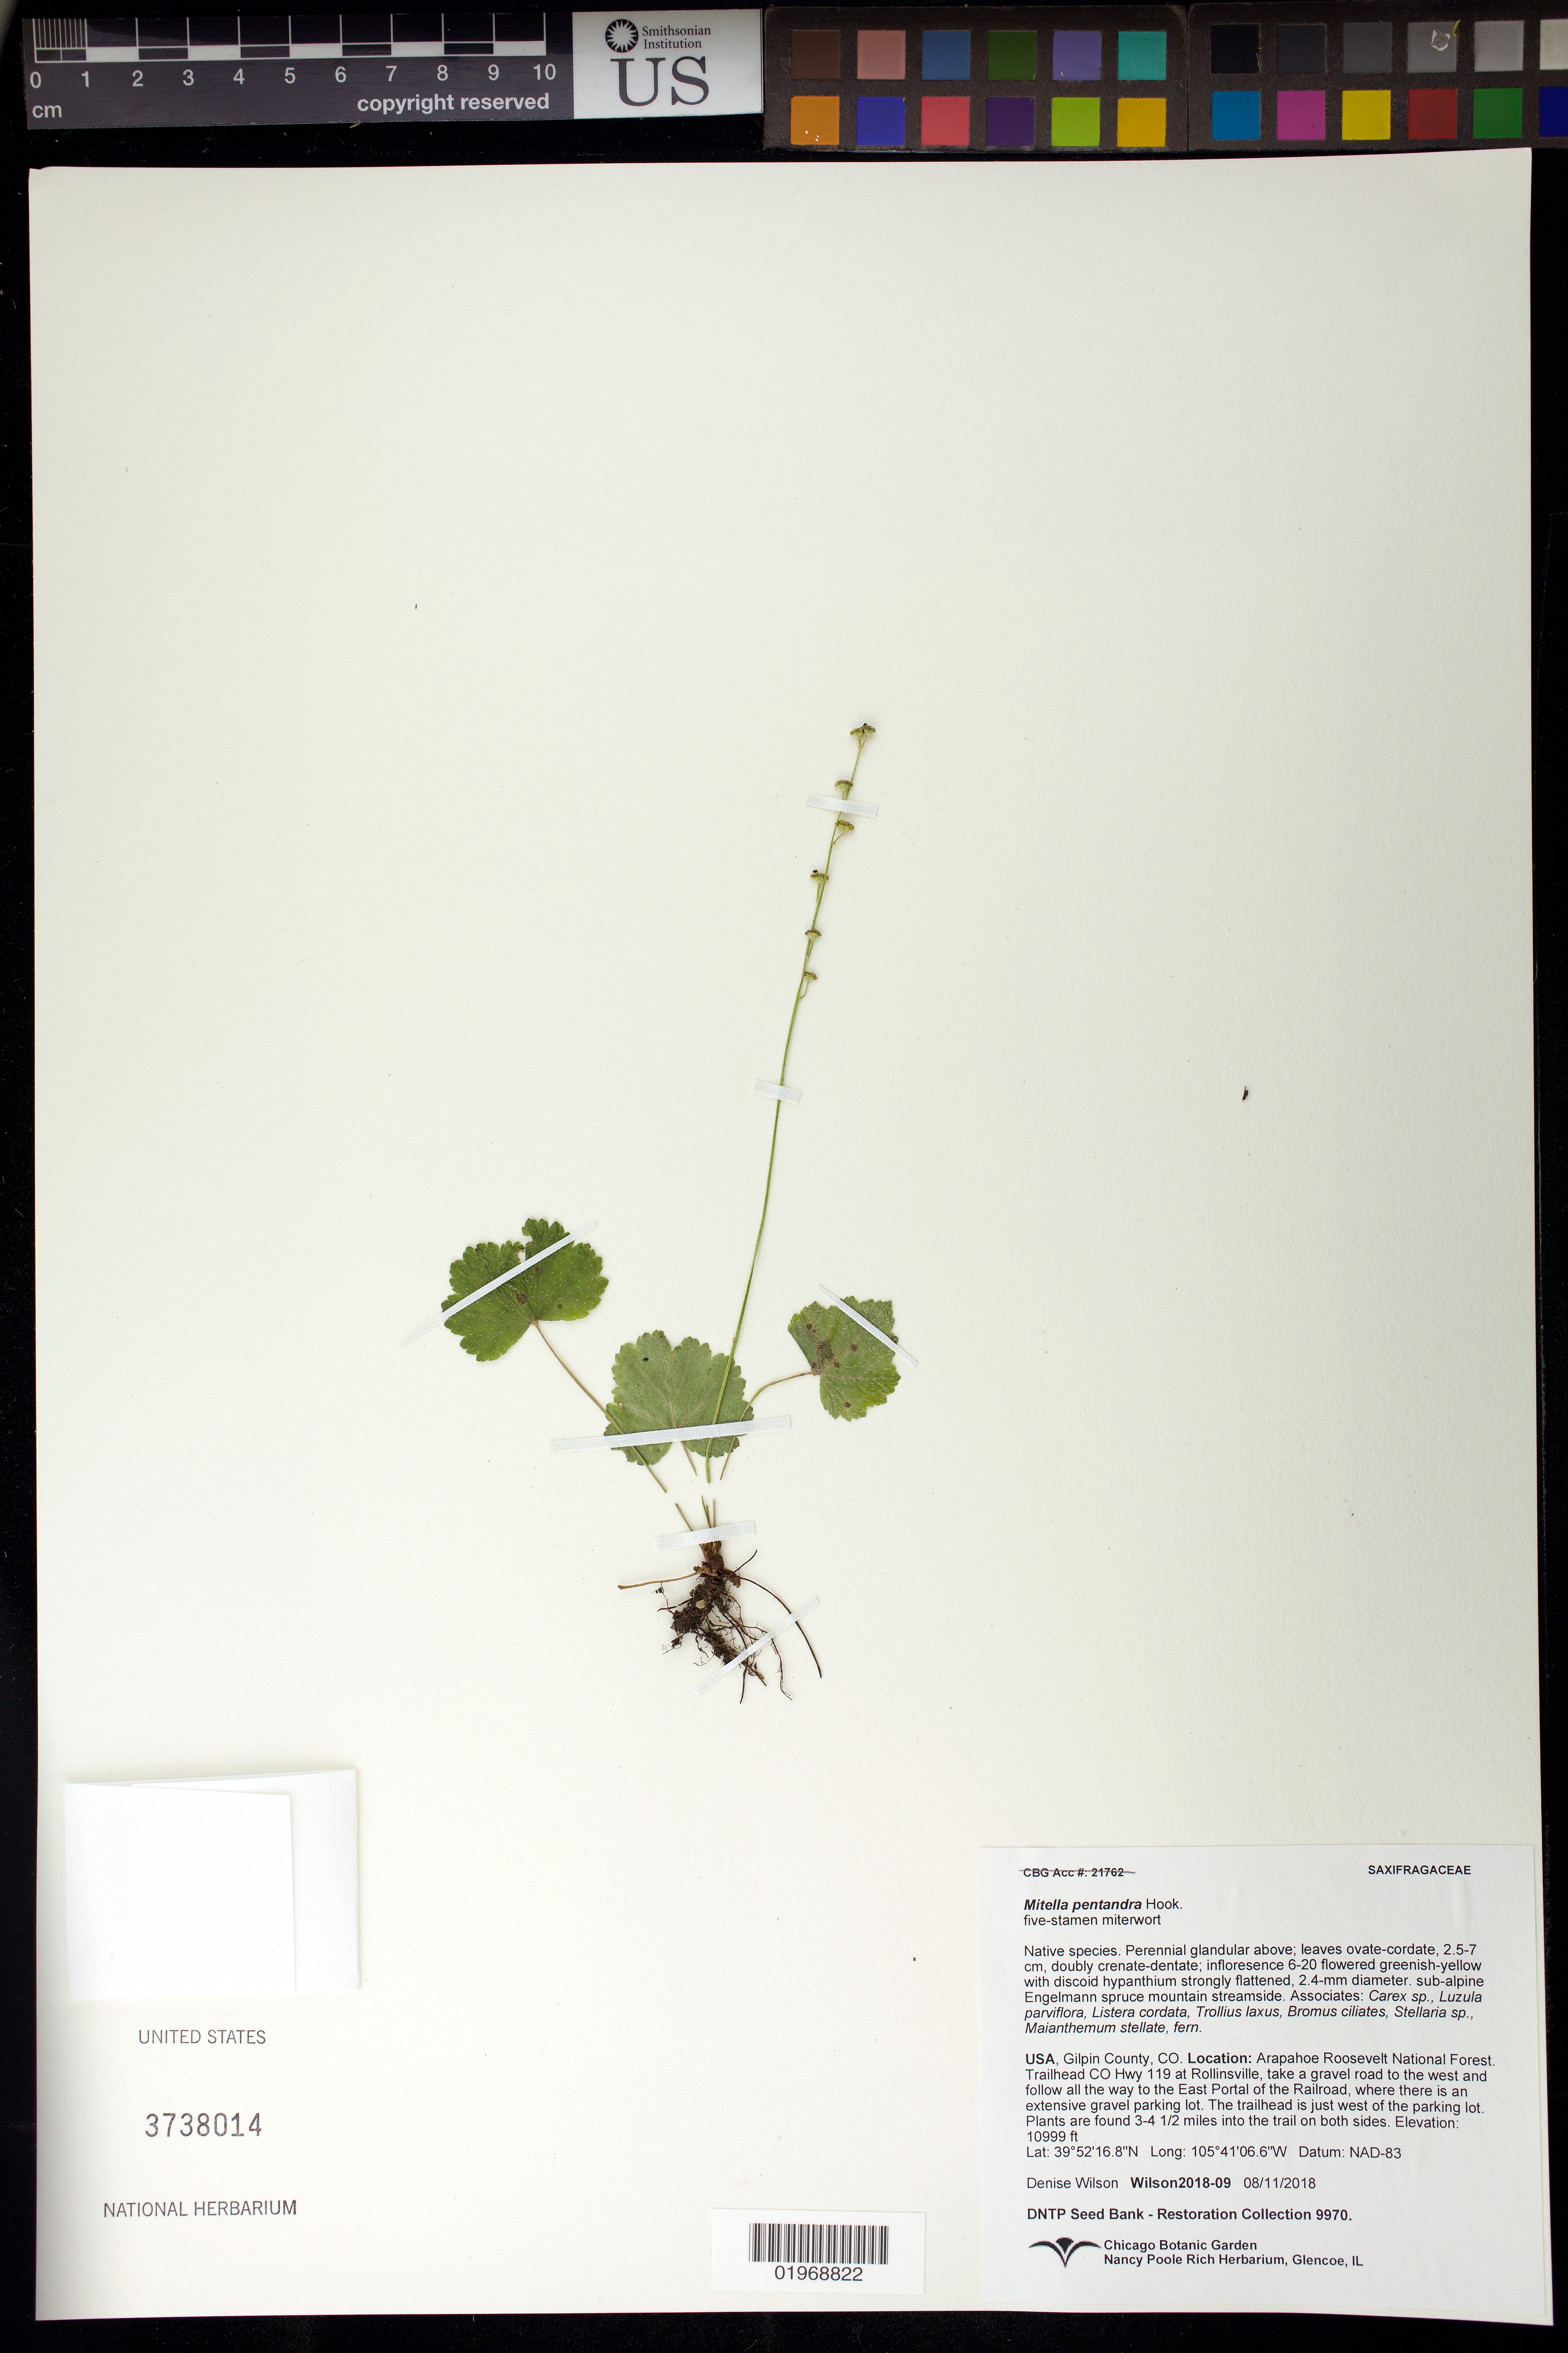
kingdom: Plantae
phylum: Tracheophyta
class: Magnoliopsida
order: Saxifragales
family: Saxifragaceae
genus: Mitella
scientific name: Mitella pentandra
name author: Hook.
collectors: D. Wilson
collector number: Wilson2018-09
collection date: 2018-08-11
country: United States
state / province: Colorado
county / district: Gilpin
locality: Arapahoe Roosevelt National Forest. Trailhead CO Hwy 119 at Pollinsville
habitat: Engelmann spruce mountain streamside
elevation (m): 3352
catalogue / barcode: US 3738014